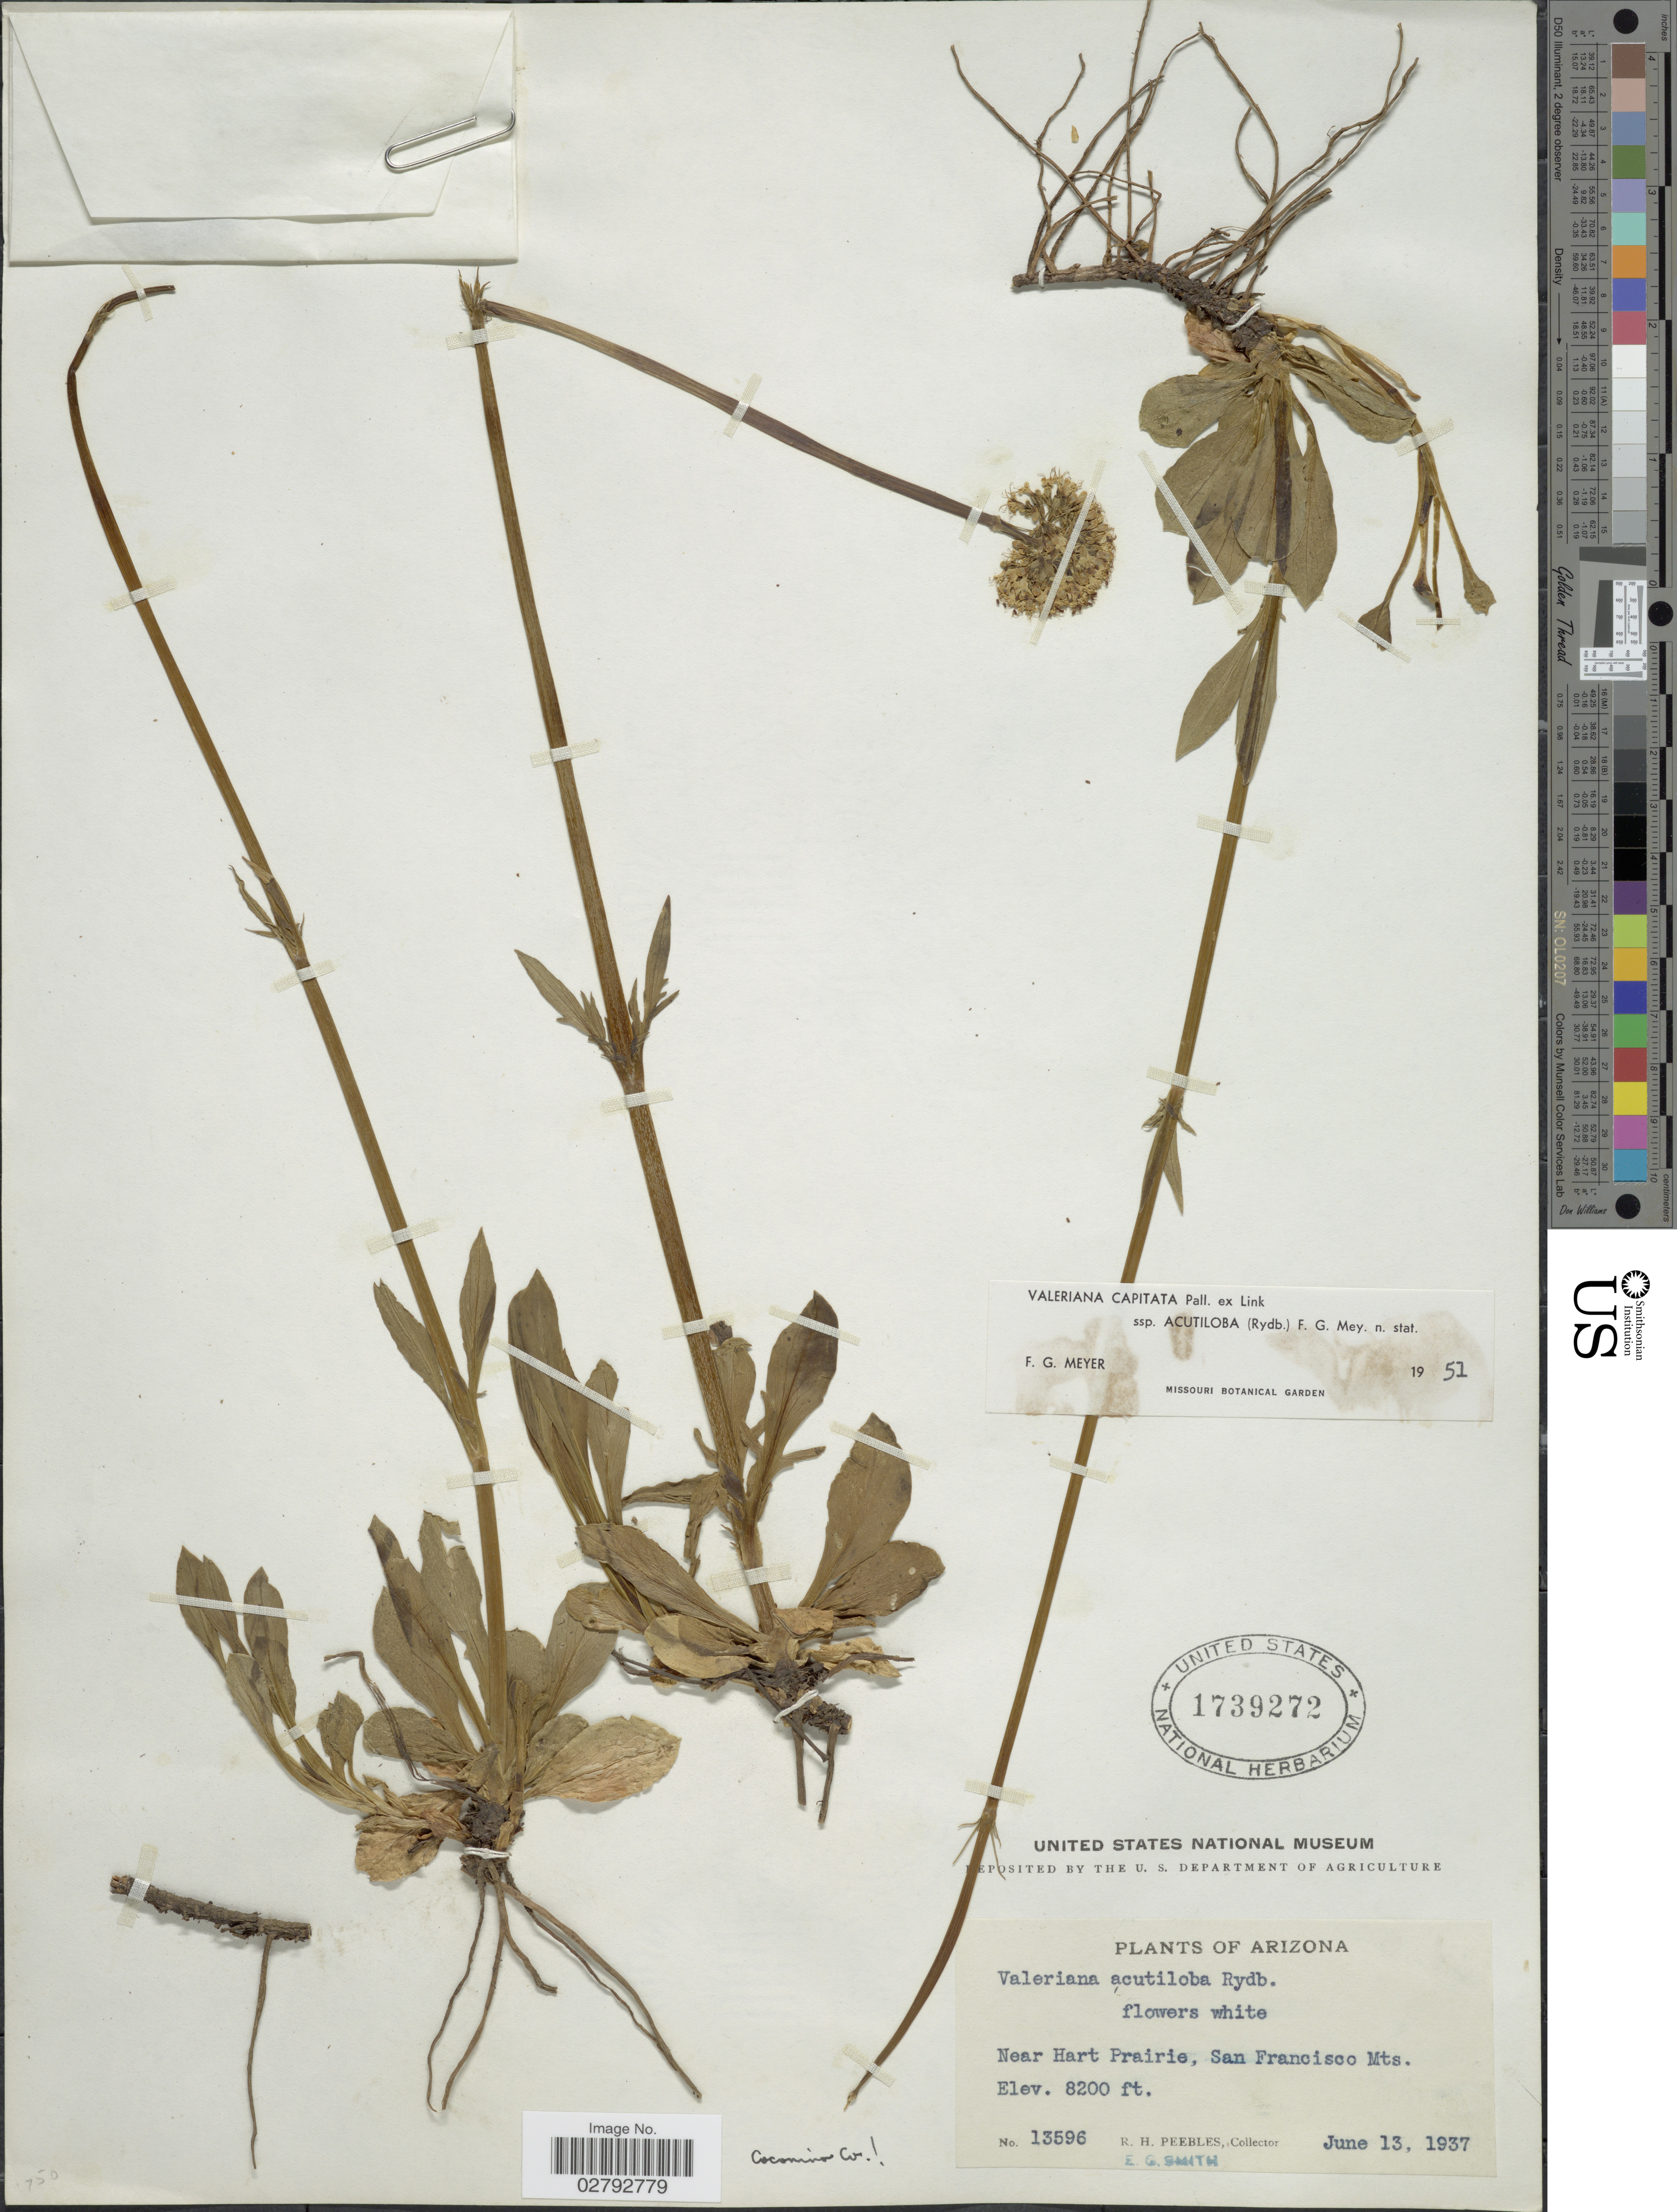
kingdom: Plantae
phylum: Tracheophyta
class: Magnoliopsida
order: Dipsacales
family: Caprifoliaceae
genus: Valeriana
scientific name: Valeriana capitata subsp. acutiloba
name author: Pall. ex Link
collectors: R. H. Peebles & E. G. Smith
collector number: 13596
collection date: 1937-06-13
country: United States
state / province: Arizona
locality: Near Hart Prairie, San Francisco Mts.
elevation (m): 2499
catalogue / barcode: US 1739272